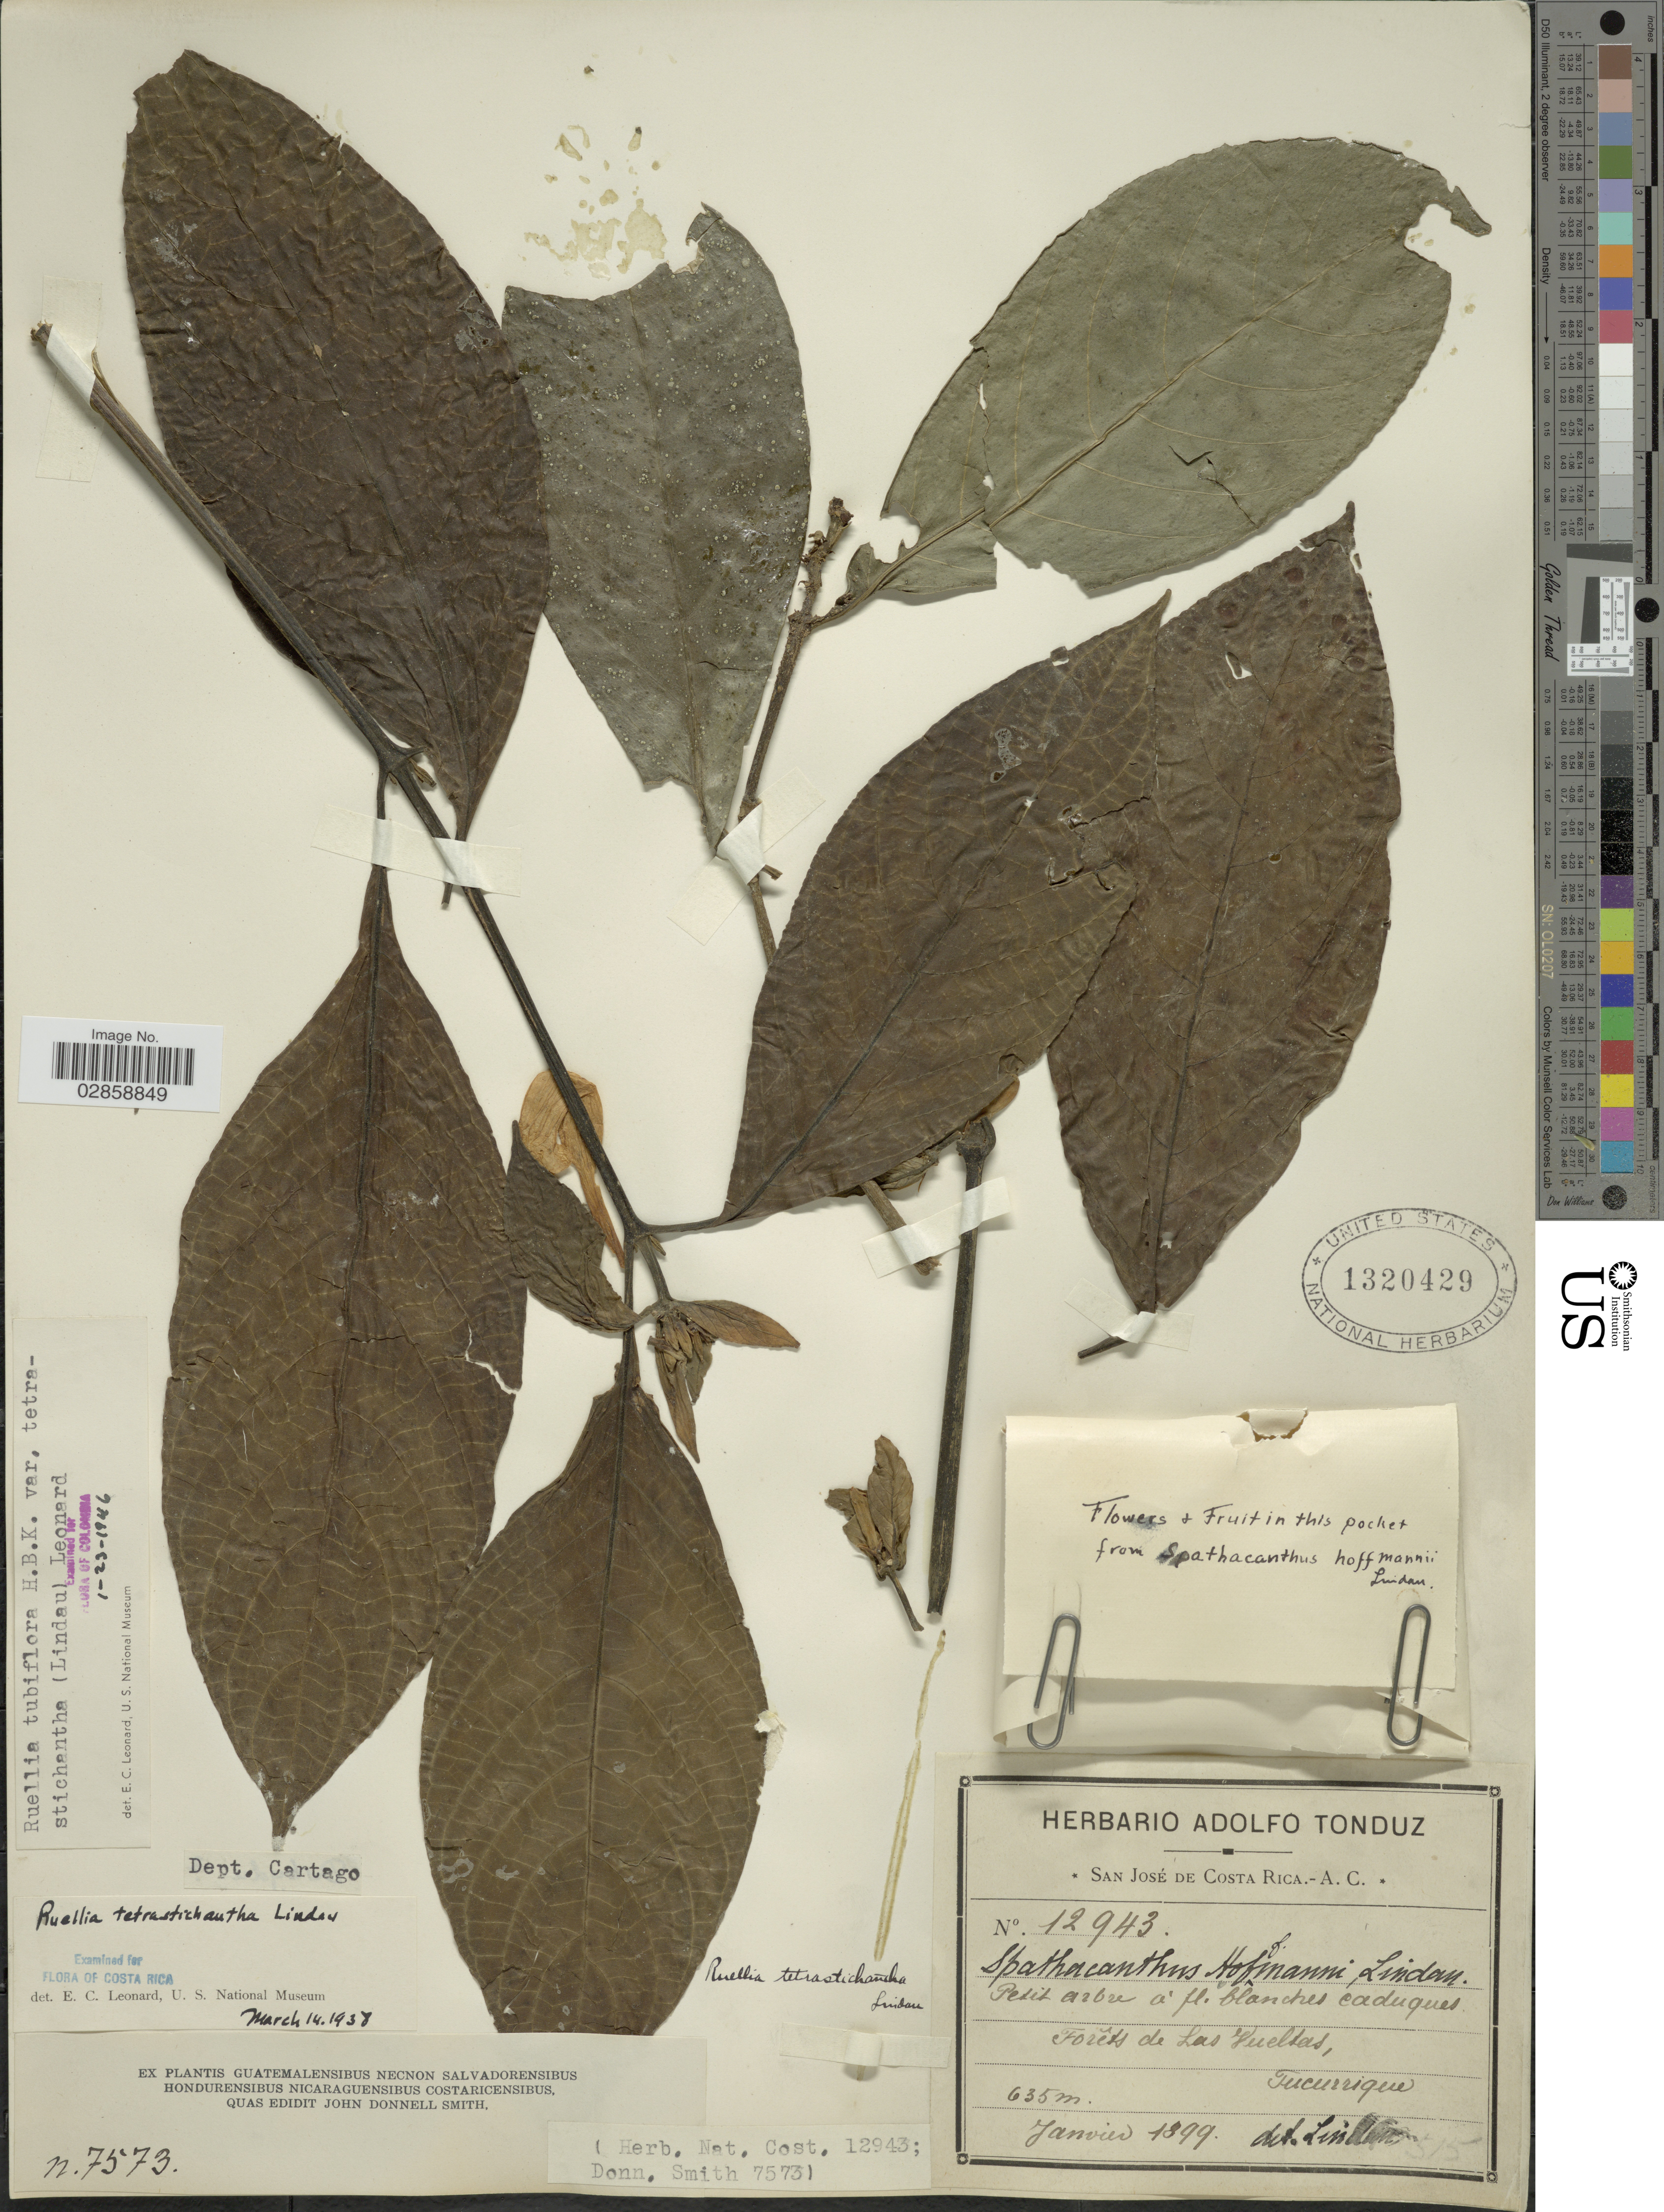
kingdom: Plantae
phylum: Tracheophyta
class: Magnoliopsida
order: Lamiales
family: Acanthaceae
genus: Ruellia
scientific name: Ruellia tubiflora var. tetrastichantha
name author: Kunth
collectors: ex Herb. Adolfo Tonduz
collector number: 12943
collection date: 1899-01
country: Costa Rica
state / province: Cartago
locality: Dept. Cartago. Forêts de Las Vueltas, Tucurrique.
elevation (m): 635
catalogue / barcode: US 1320429